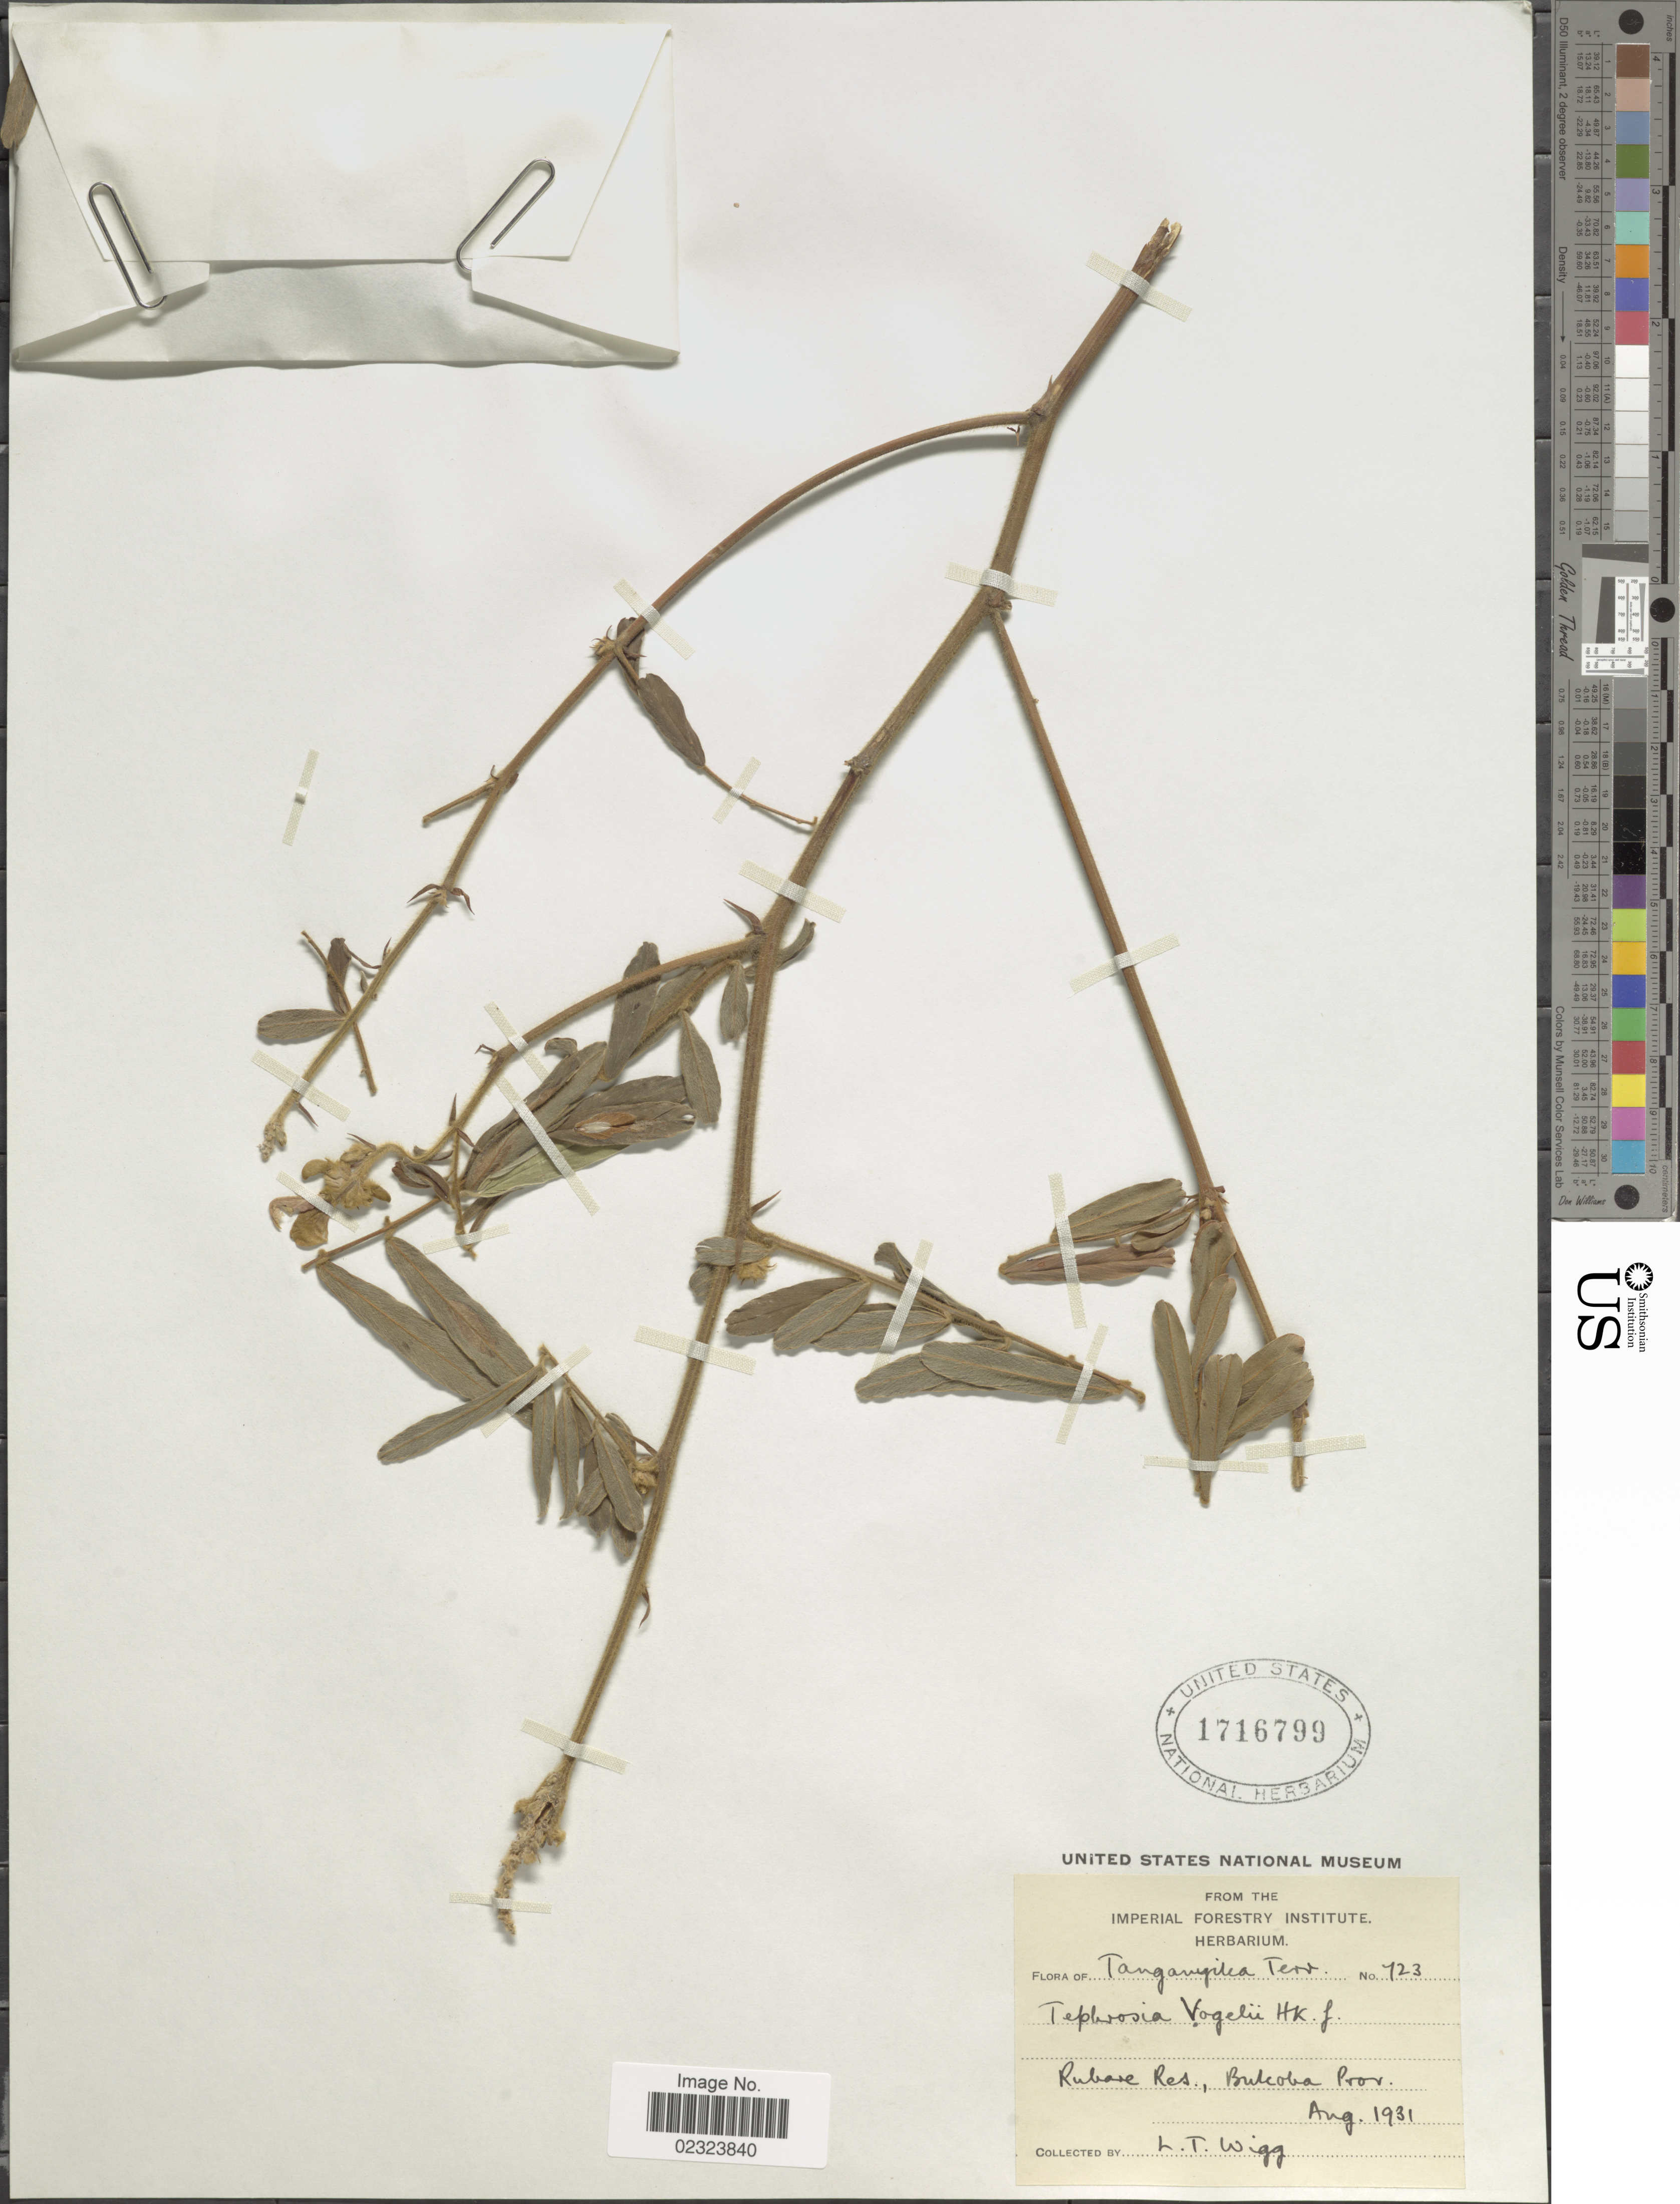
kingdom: Plantae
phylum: Tracheophyta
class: Magnoliopsida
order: Fabales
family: Fabaceae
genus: Tephrosia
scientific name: Tephrosia vogelii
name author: Hook. f.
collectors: L. Wigg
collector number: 723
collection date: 1931-08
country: Tanzania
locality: Tanganyika Terr. Rubare Res., Bulcoba Prov.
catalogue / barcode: US 1716799